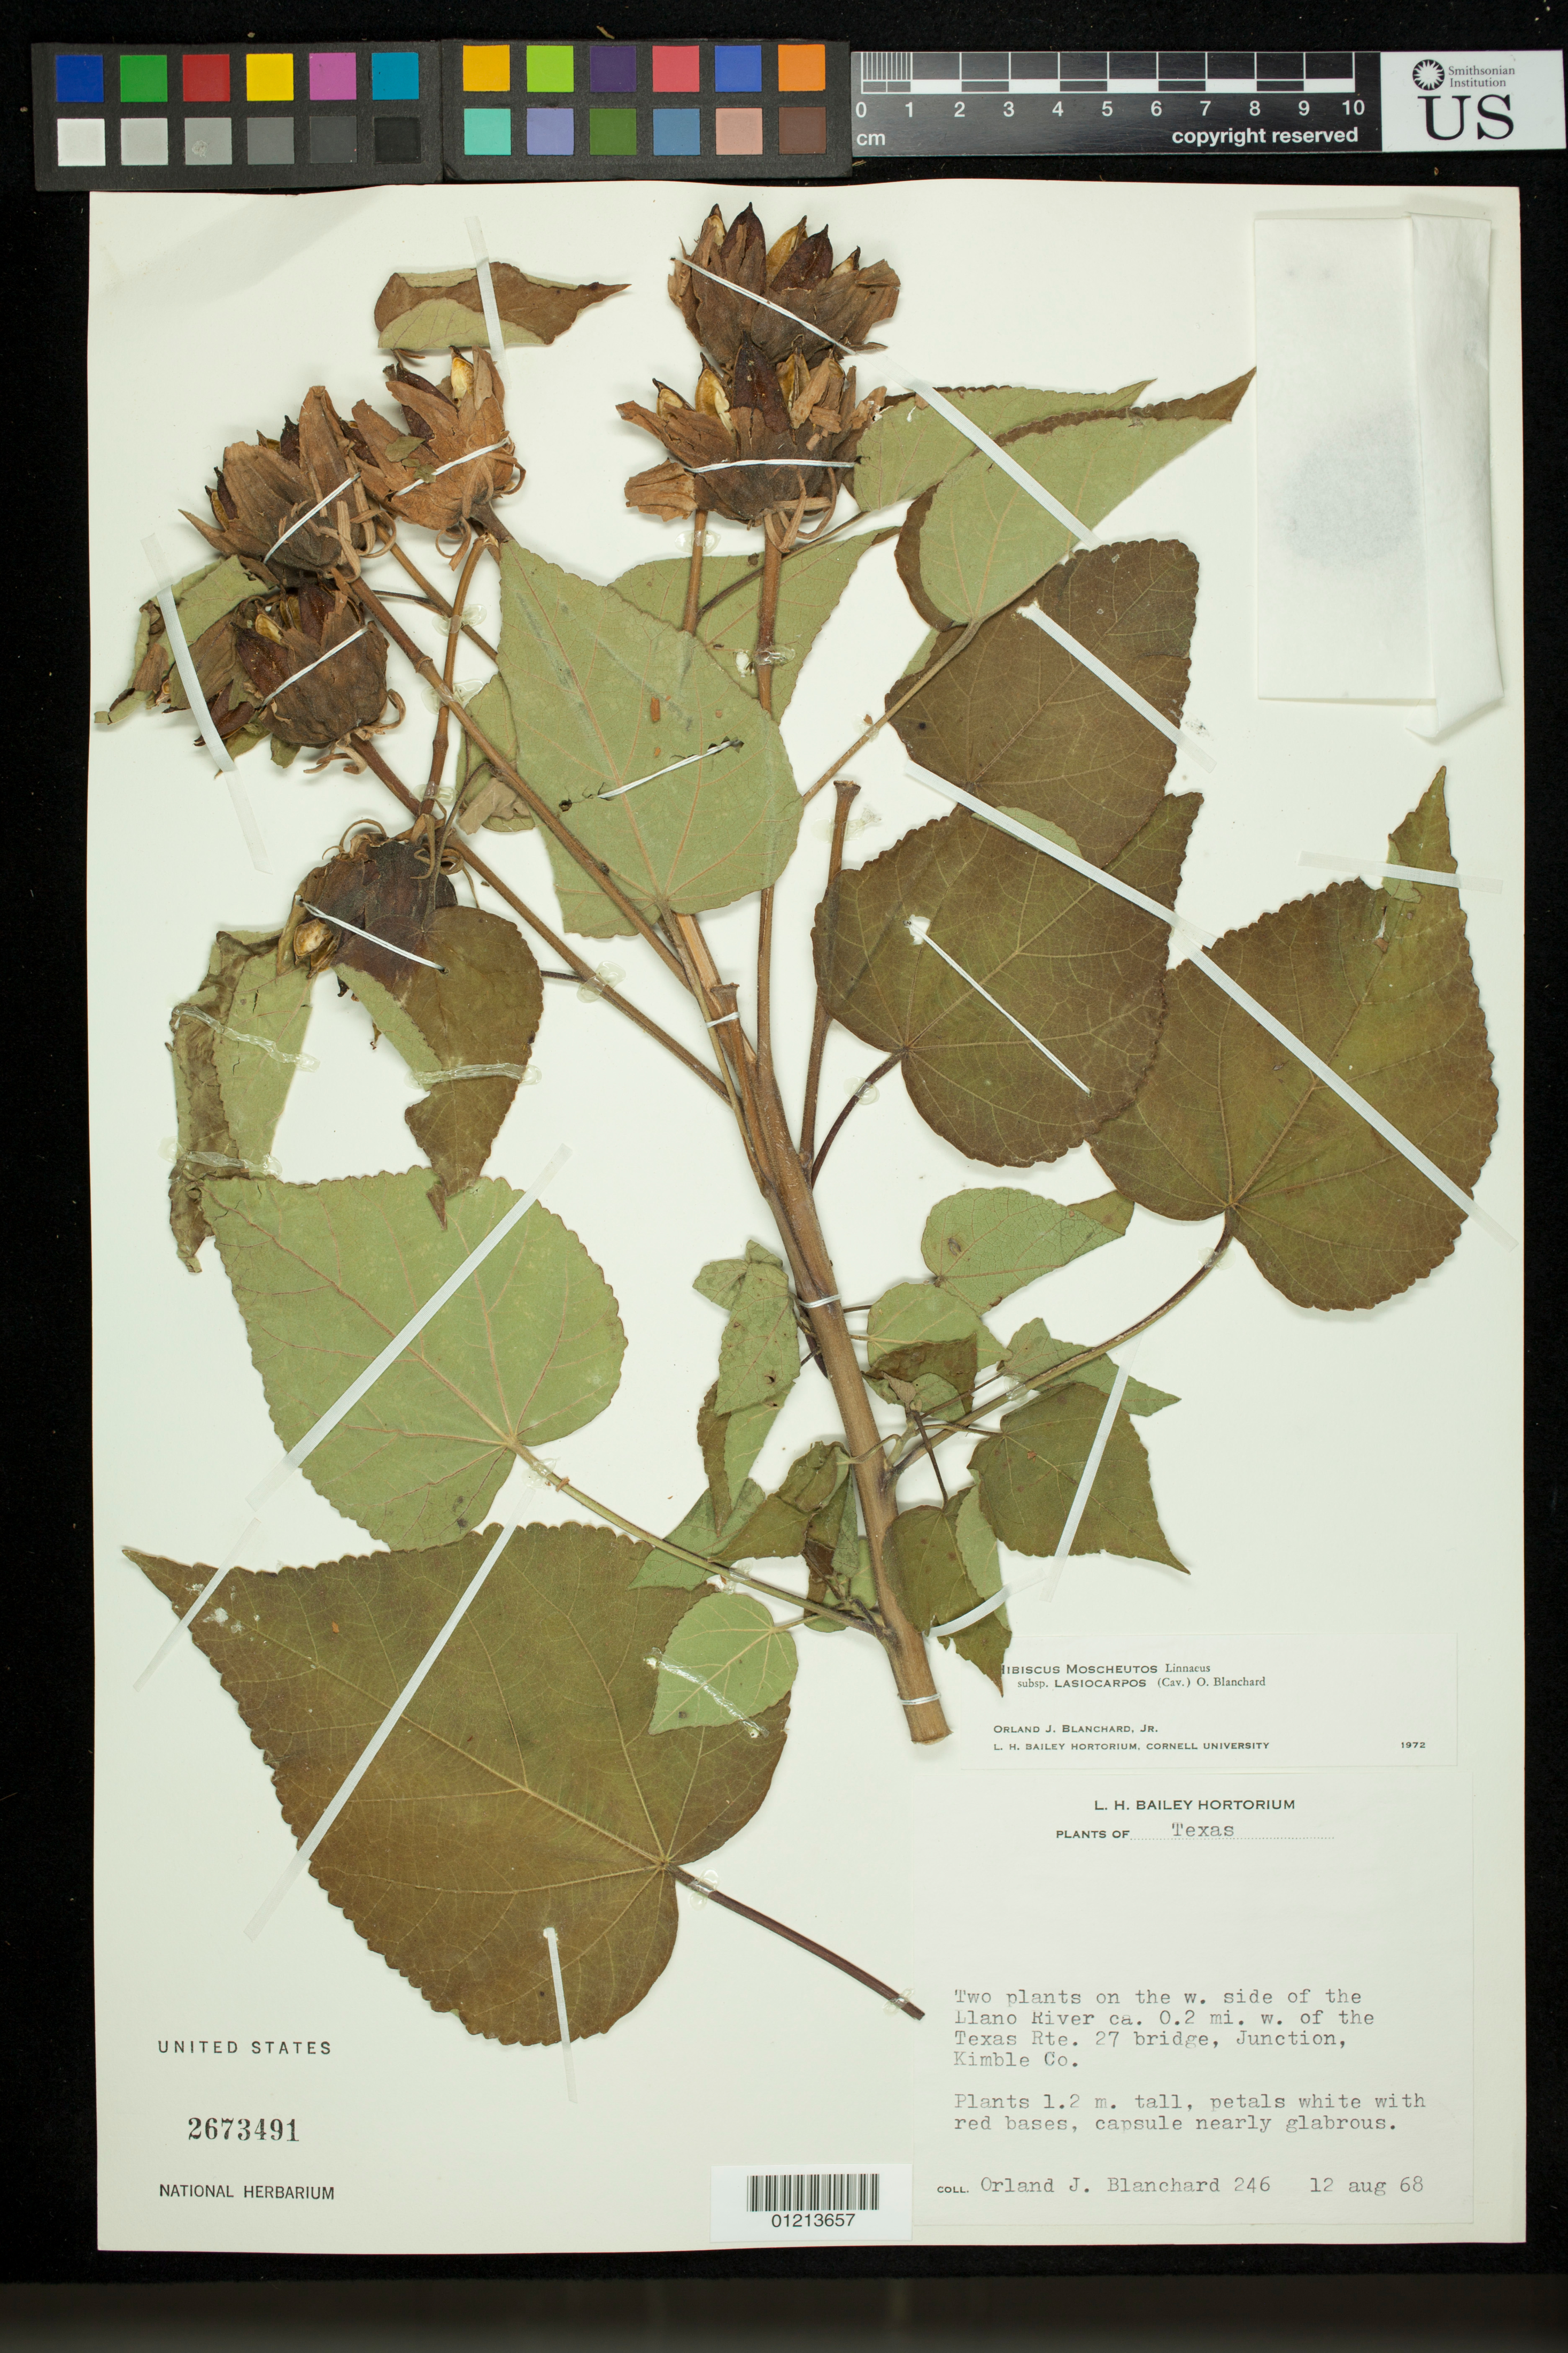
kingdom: Plantae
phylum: Tracheophyta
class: Magnoliopsida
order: Malvales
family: Malvaceae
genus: Hibiscus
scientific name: Hibiscus moscheutos subsp. lasiocarpos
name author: (Cav.) O.J. Blanch.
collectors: O. J. Blanchard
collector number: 246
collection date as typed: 08 Dec 1968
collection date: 1968-12-08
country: United States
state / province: Texas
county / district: Kimble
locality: Two plants on the w. side of the Llano River ca. 0.2 mi. w. of the Texas Rte. 27 bridge, Junction, Kimble Co.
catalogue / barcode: US 2673491